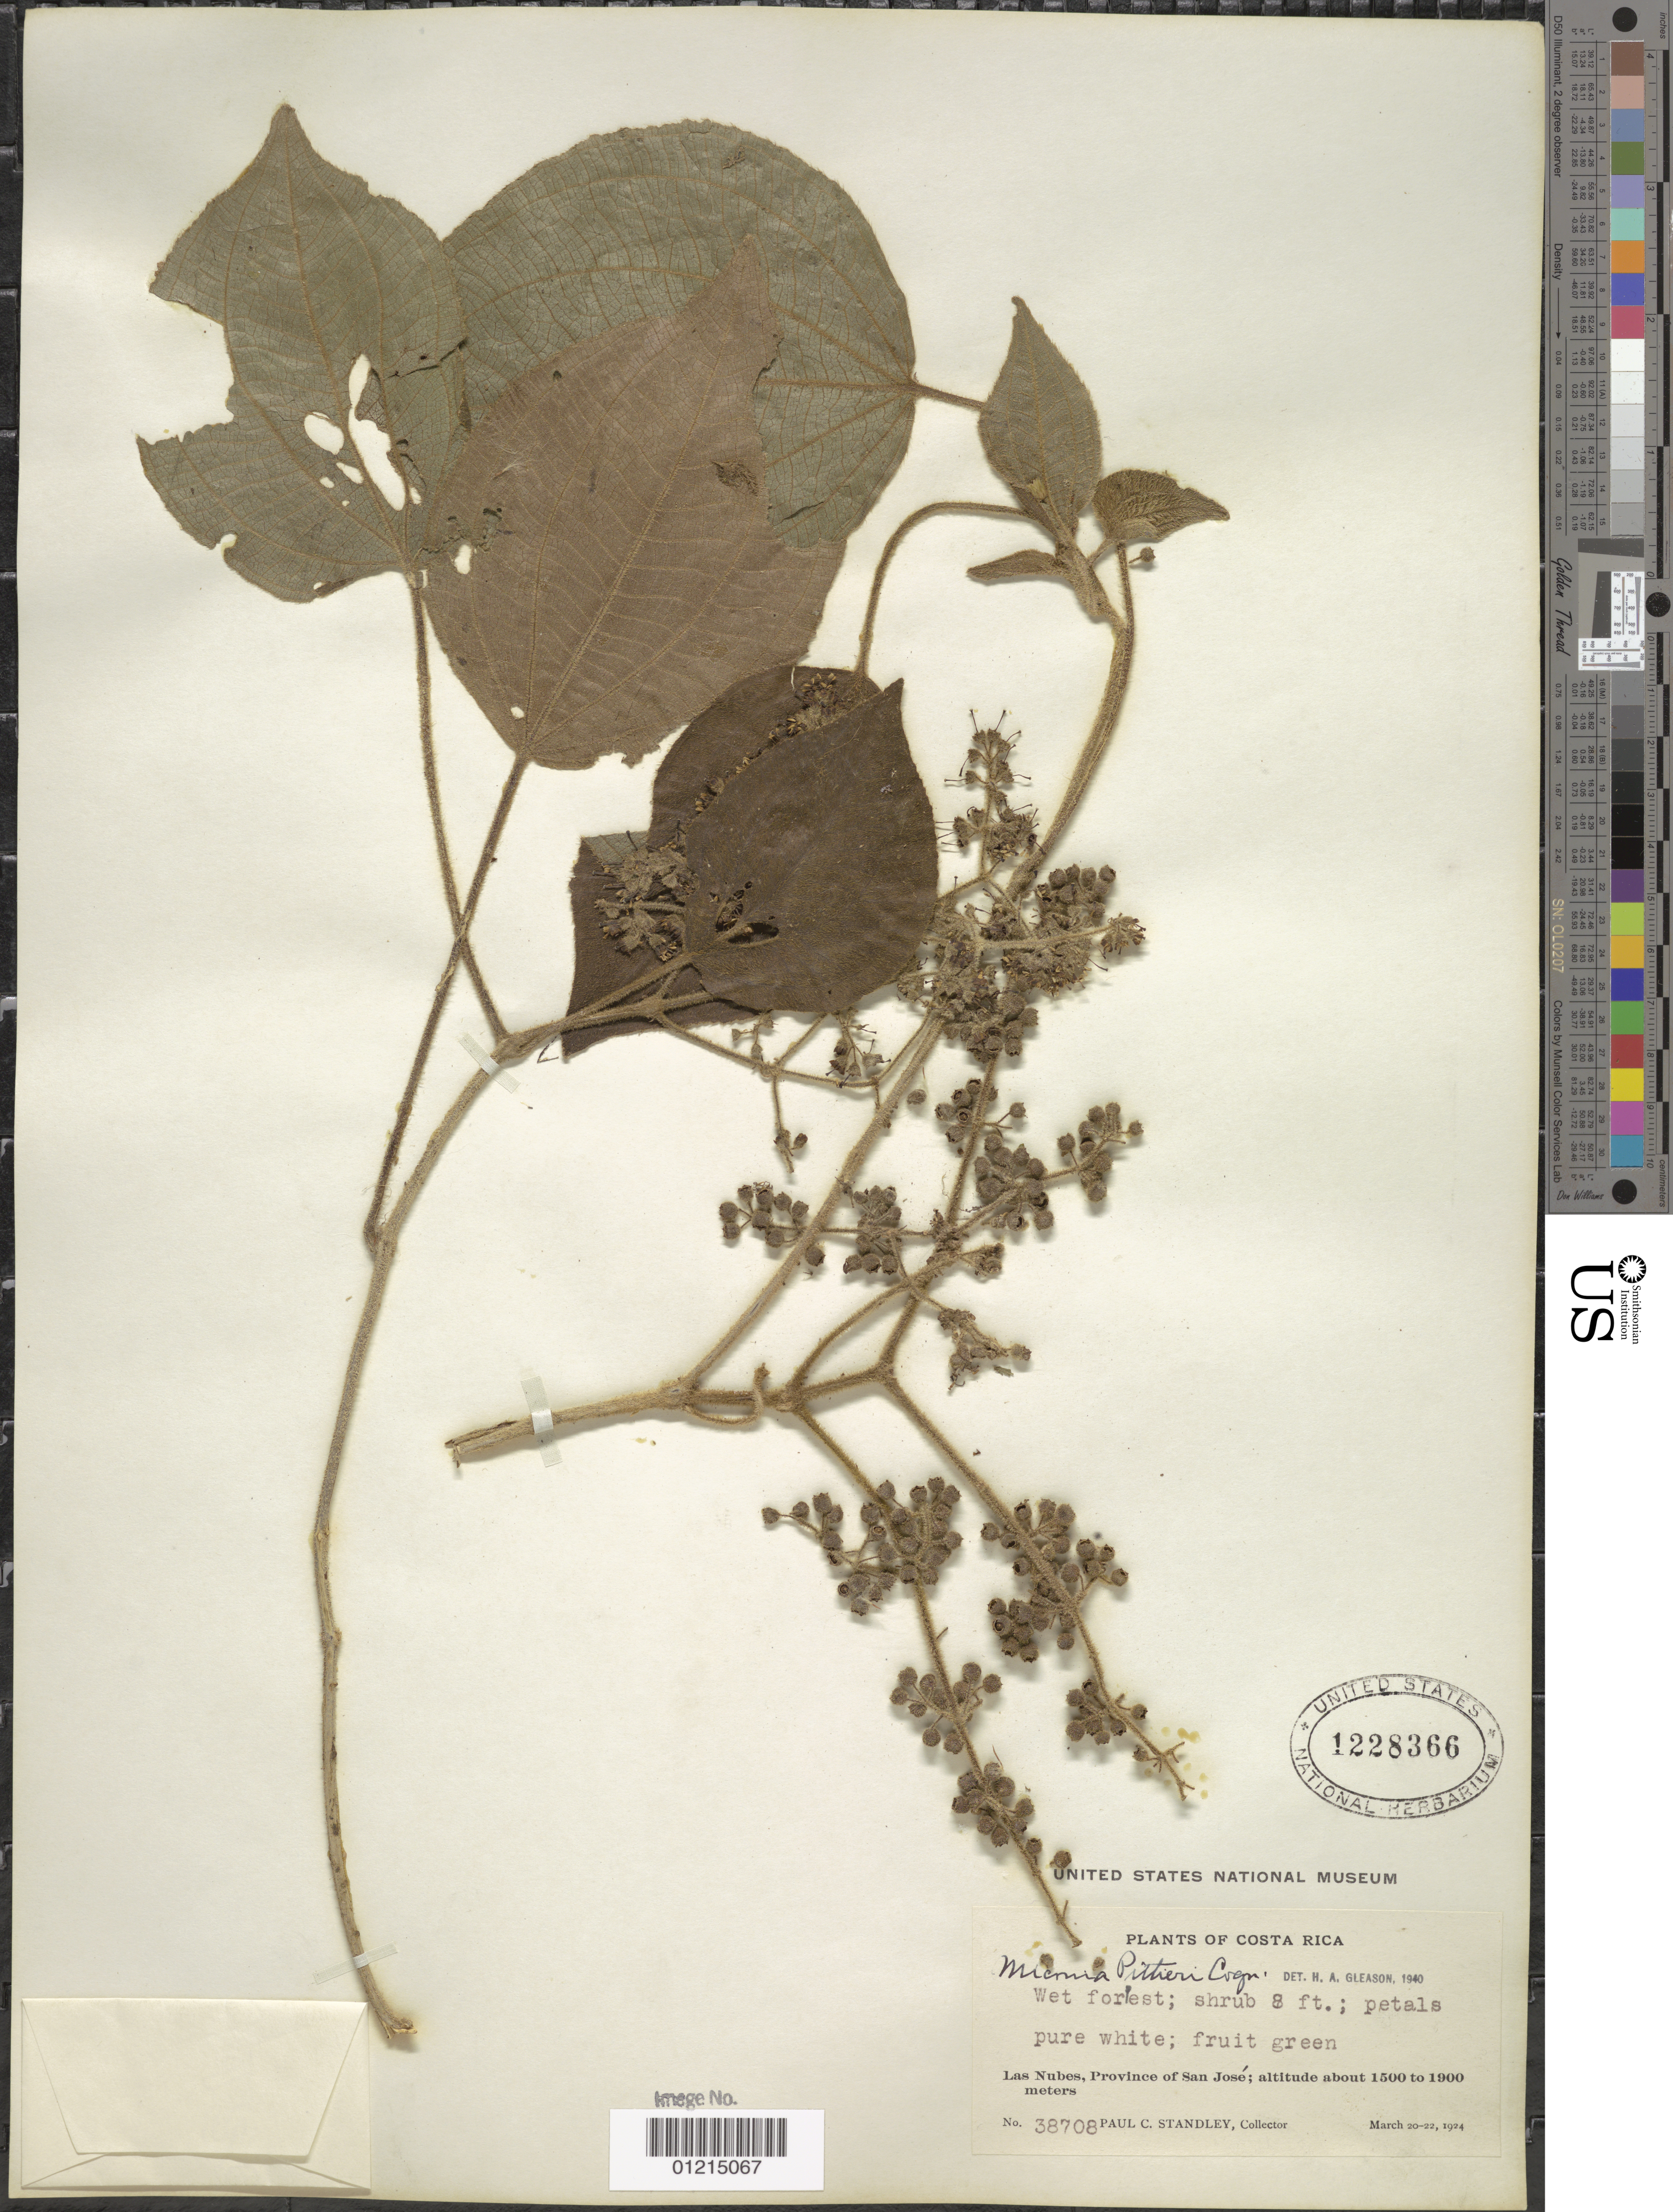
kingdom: Plantae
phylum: Tracheophyta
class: Magnoliopsida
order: Myrtales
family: Melastomataceae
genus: Miconia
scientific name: Miconia pittieri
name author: Cogn. in A. DC.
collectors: P. C. Standley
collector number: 38708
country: Costa Rica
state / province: San José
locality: Las Nubes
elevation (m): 1500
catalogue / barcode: US 1228366